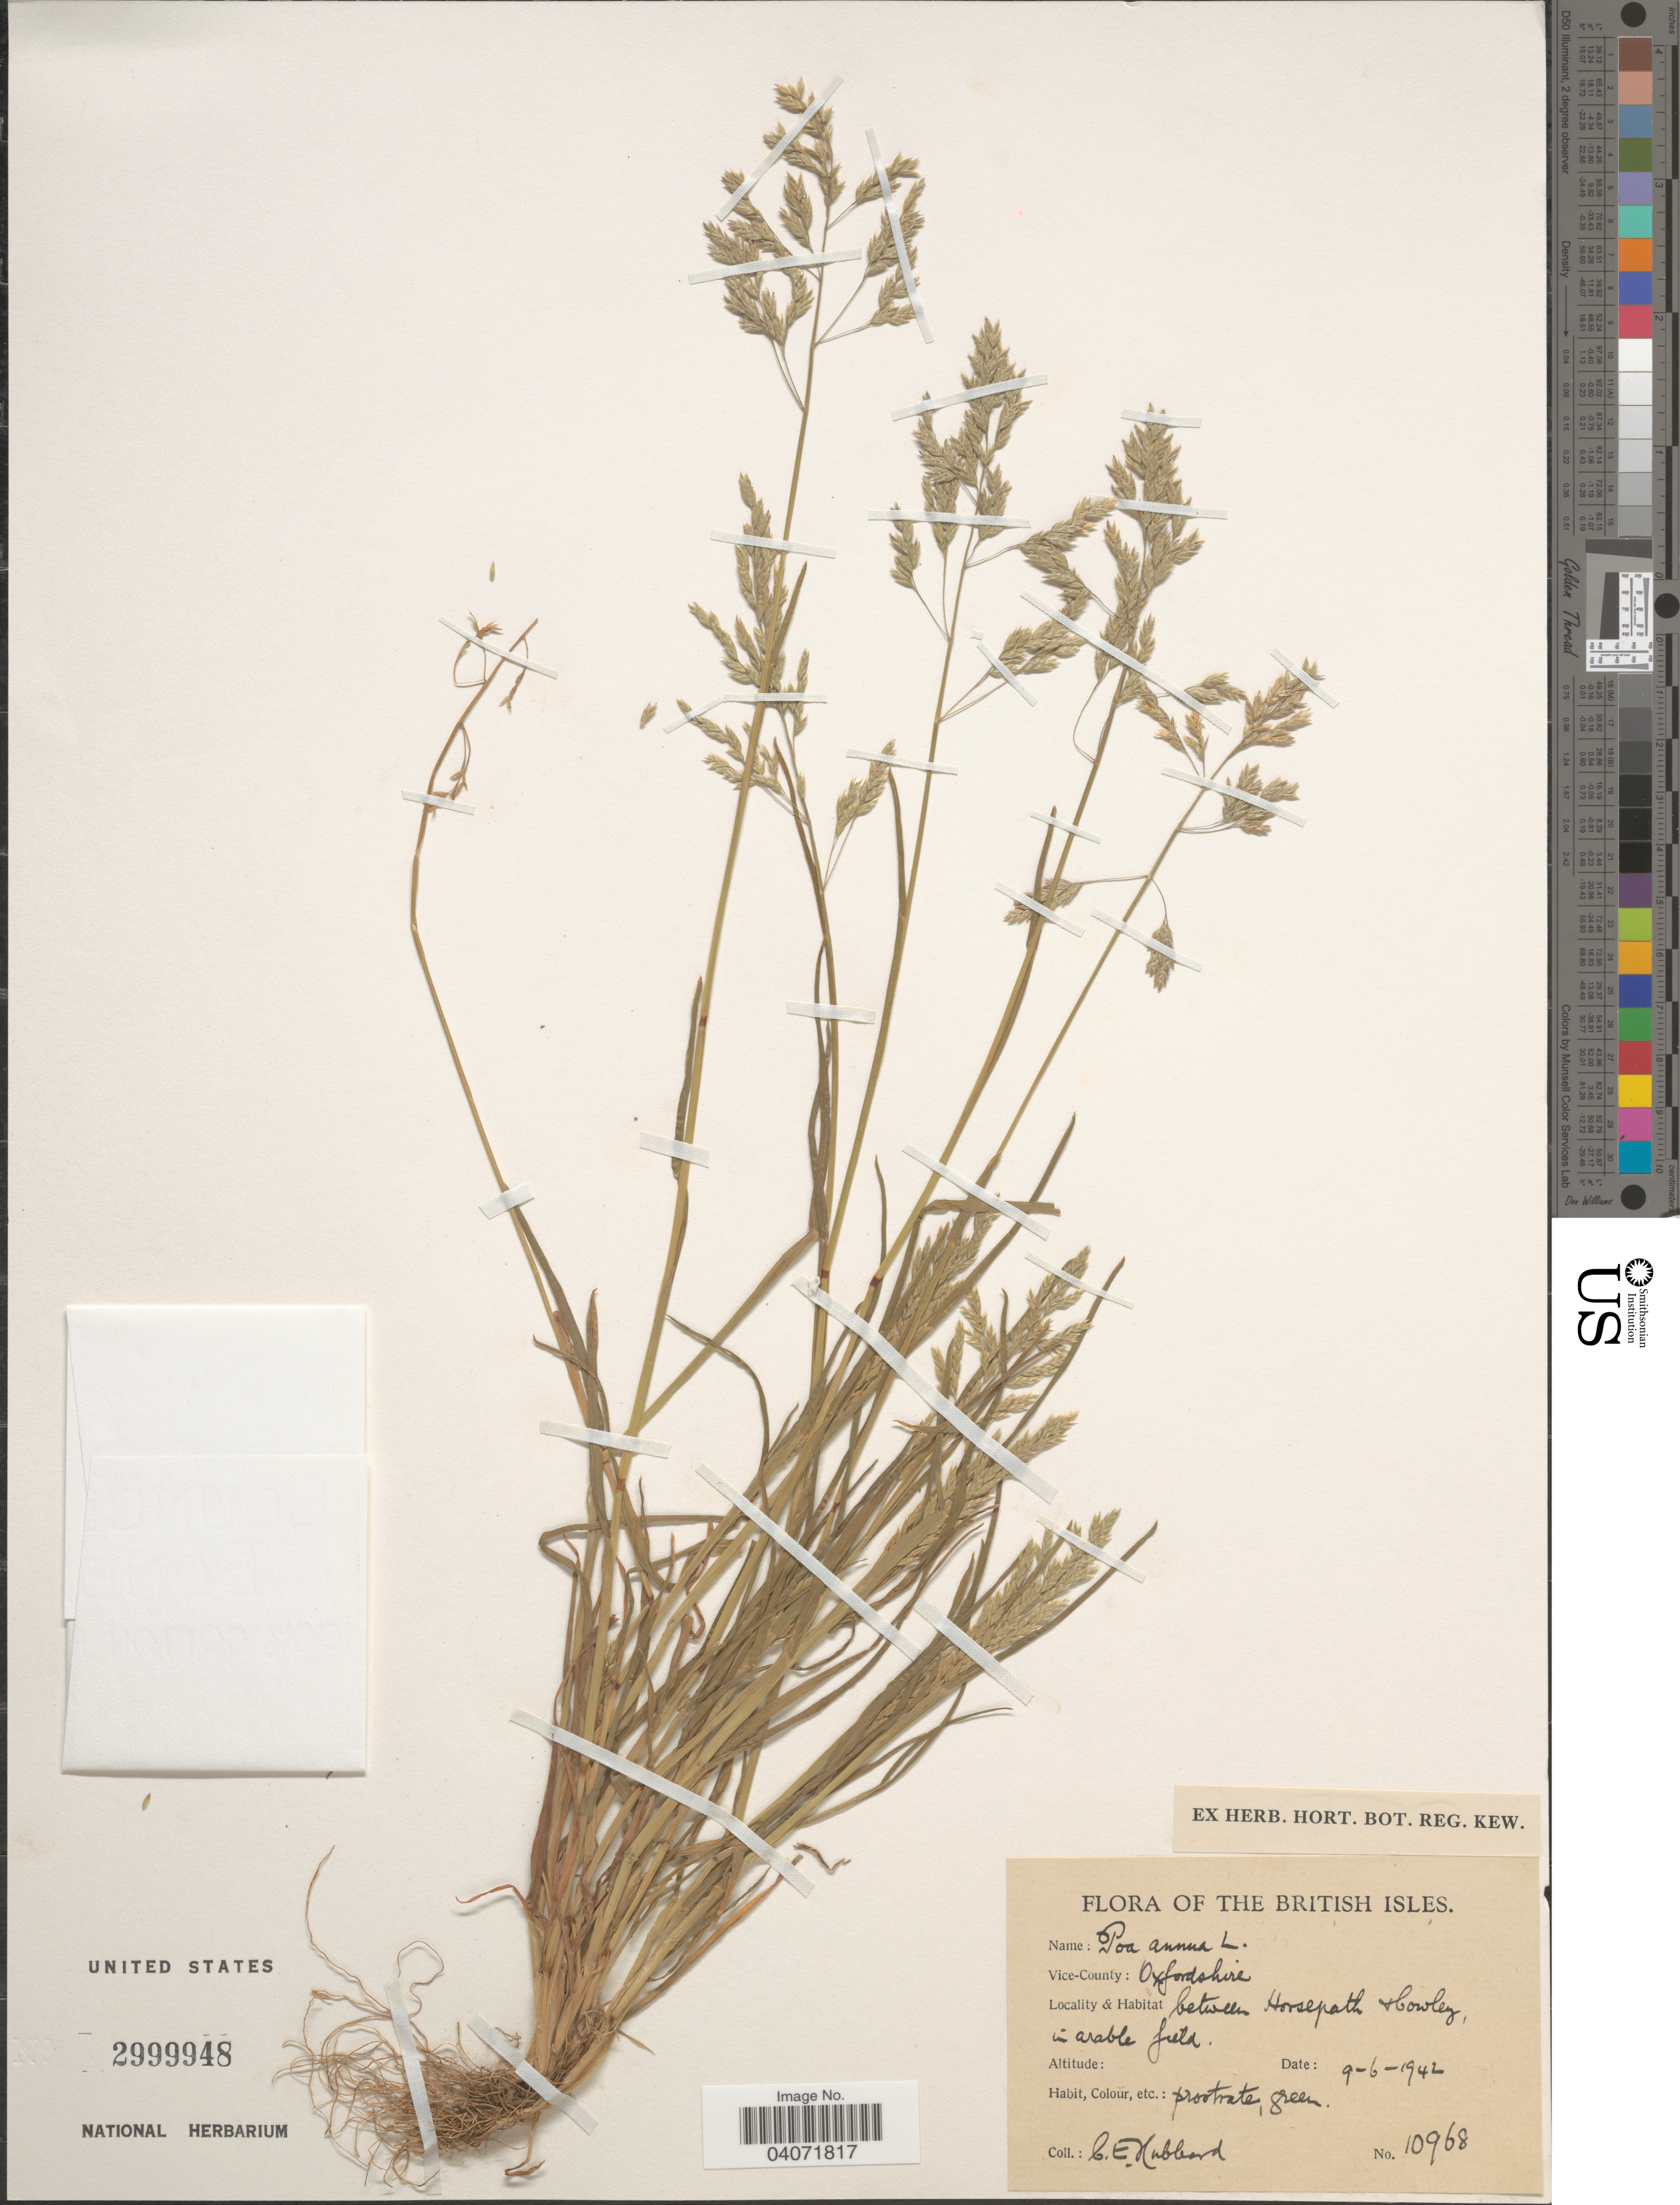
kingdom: Plantae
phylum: Tracheophyta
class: Liliopsida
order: Poales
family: Poaceae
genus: Poa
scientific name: Poa annua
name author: L.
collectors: C. E. Hubbard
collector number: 10968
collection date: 1942-06-09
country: United Kingdom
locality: The British Isles. Between Horsepath Howley, in arable field.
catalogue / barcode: US 2999948